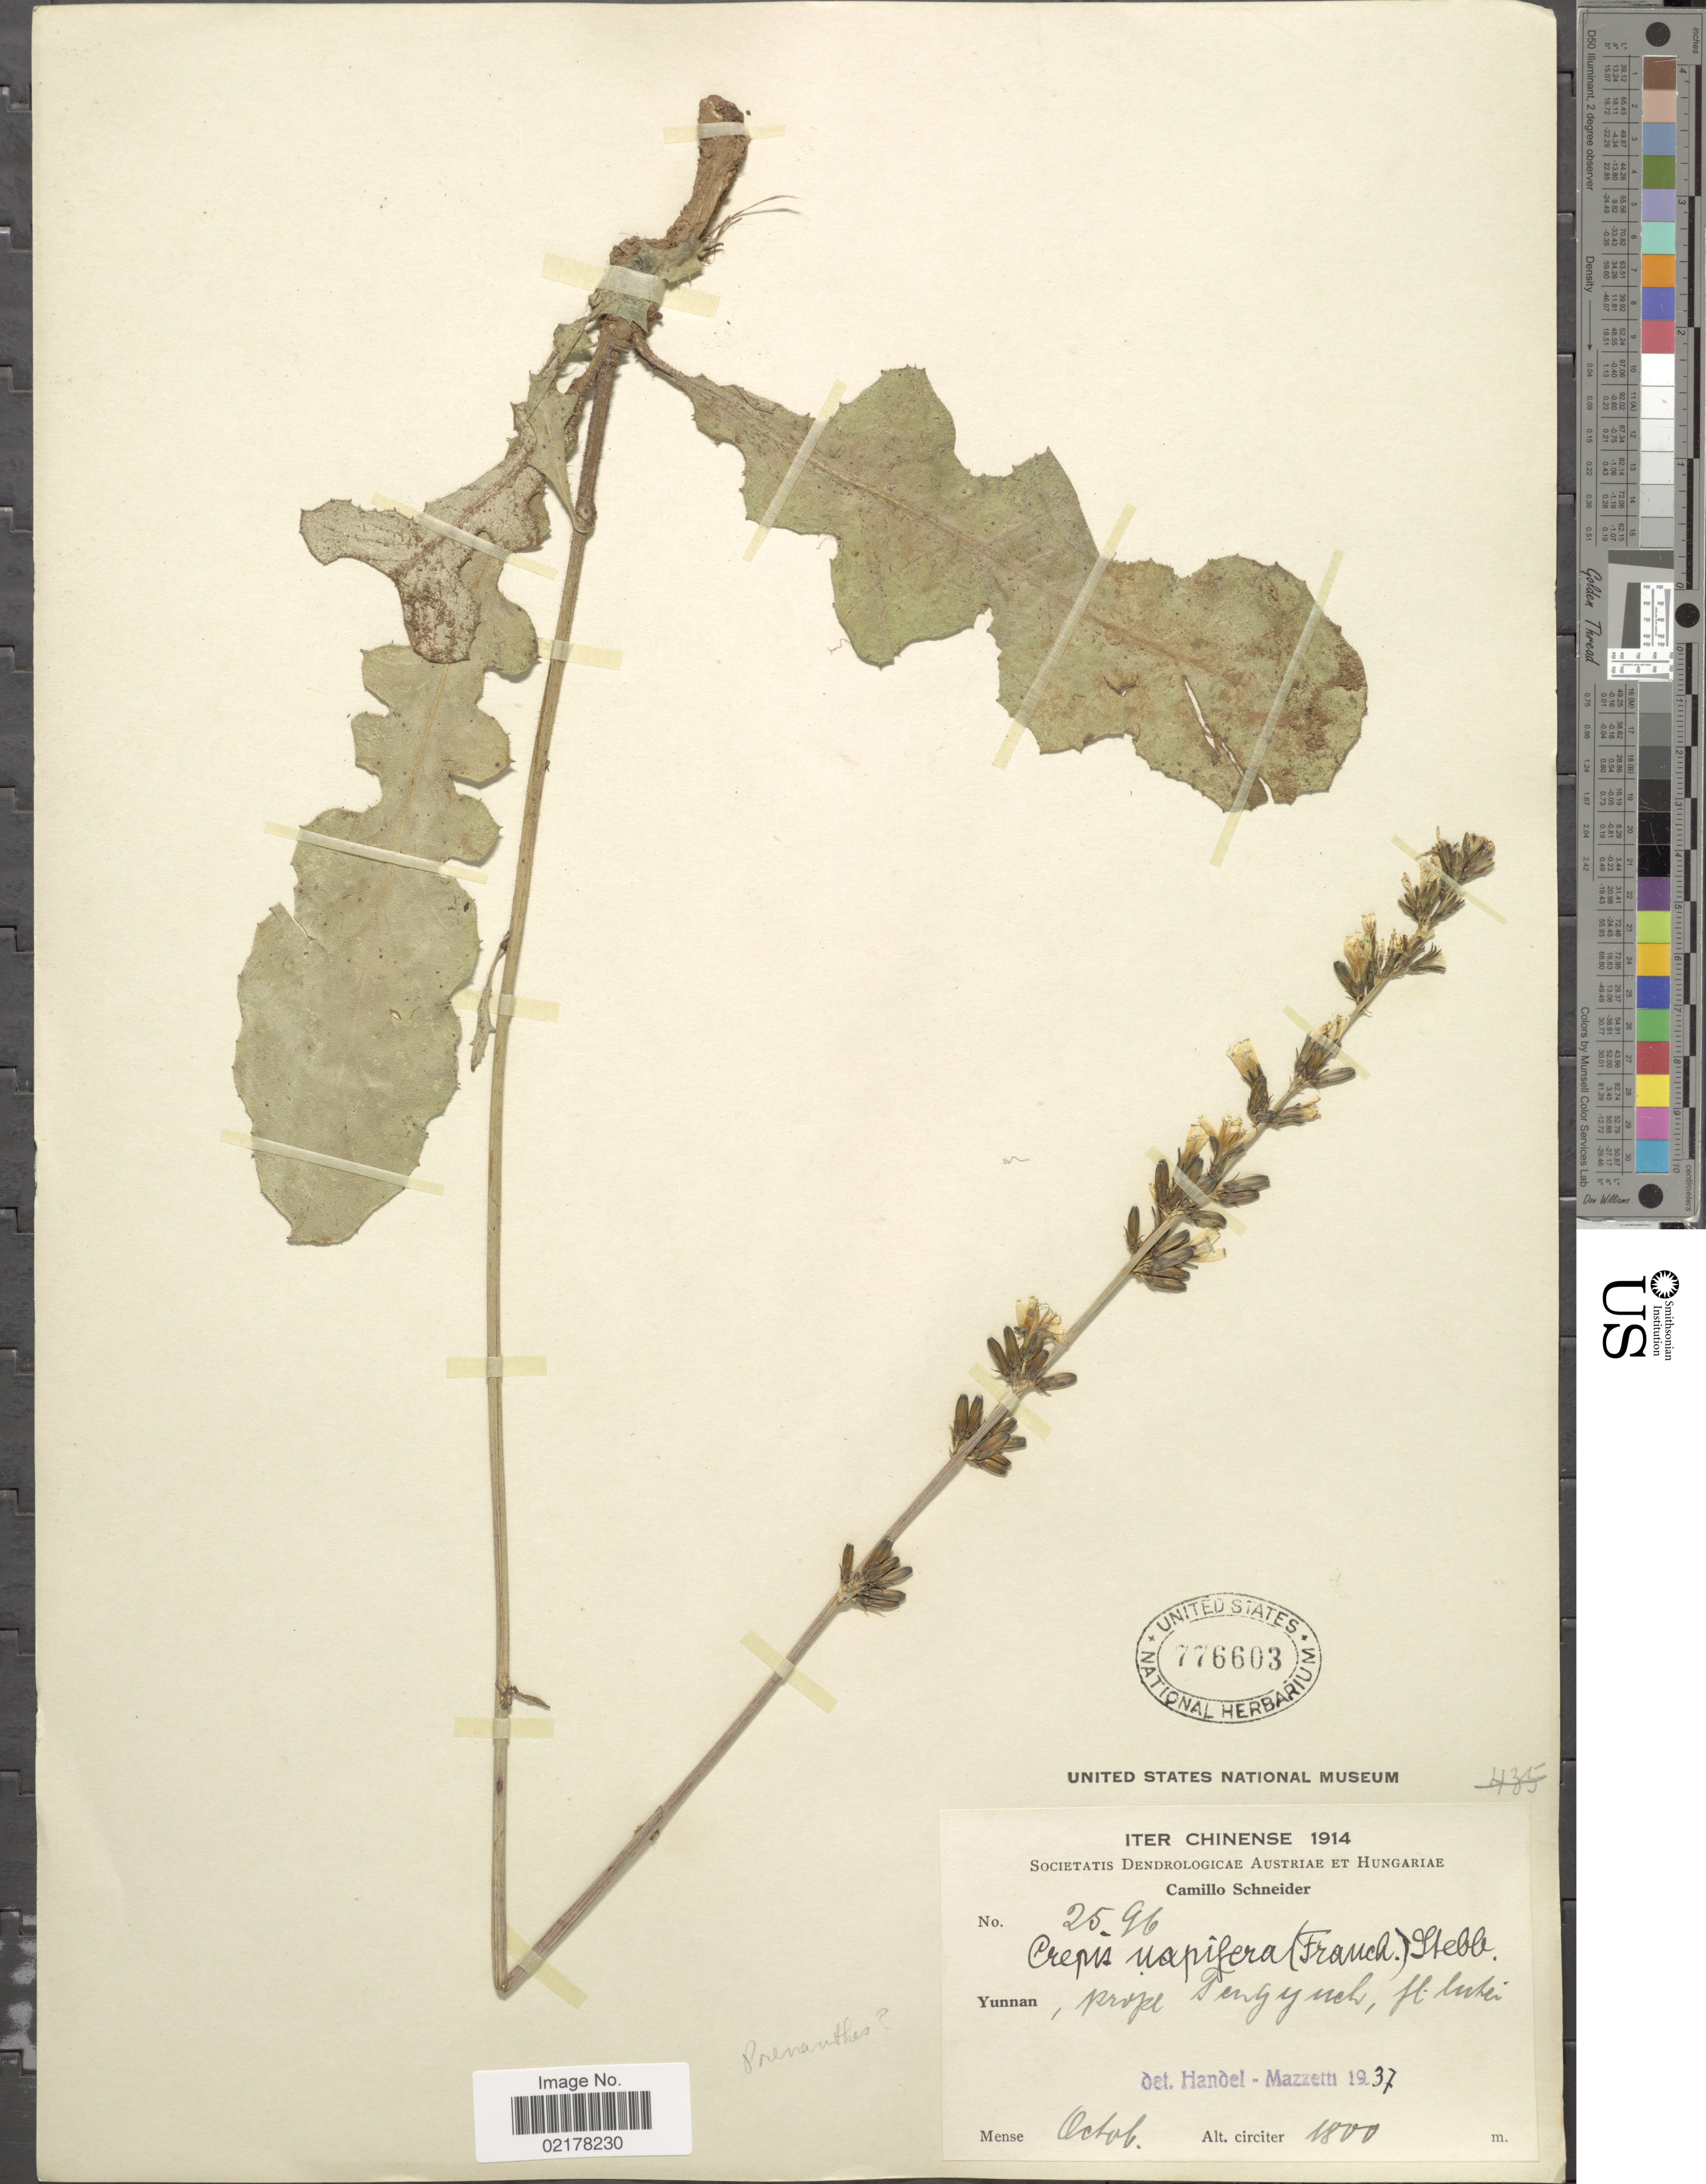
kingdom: Plantae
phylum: Tracheophyta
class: Magnoliopsida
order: Asterales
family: Asteraceae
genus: Crepis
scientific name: Crepis napifera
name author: (Franch.) Babc.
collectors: C. K. Schneider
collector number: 2596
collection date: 1914-10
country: China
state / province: Yunnan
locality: Iter Chinense. Yunnan. prope Tenyuck, fl. inter [interpreted]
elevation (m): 1800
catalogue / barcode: US 776603